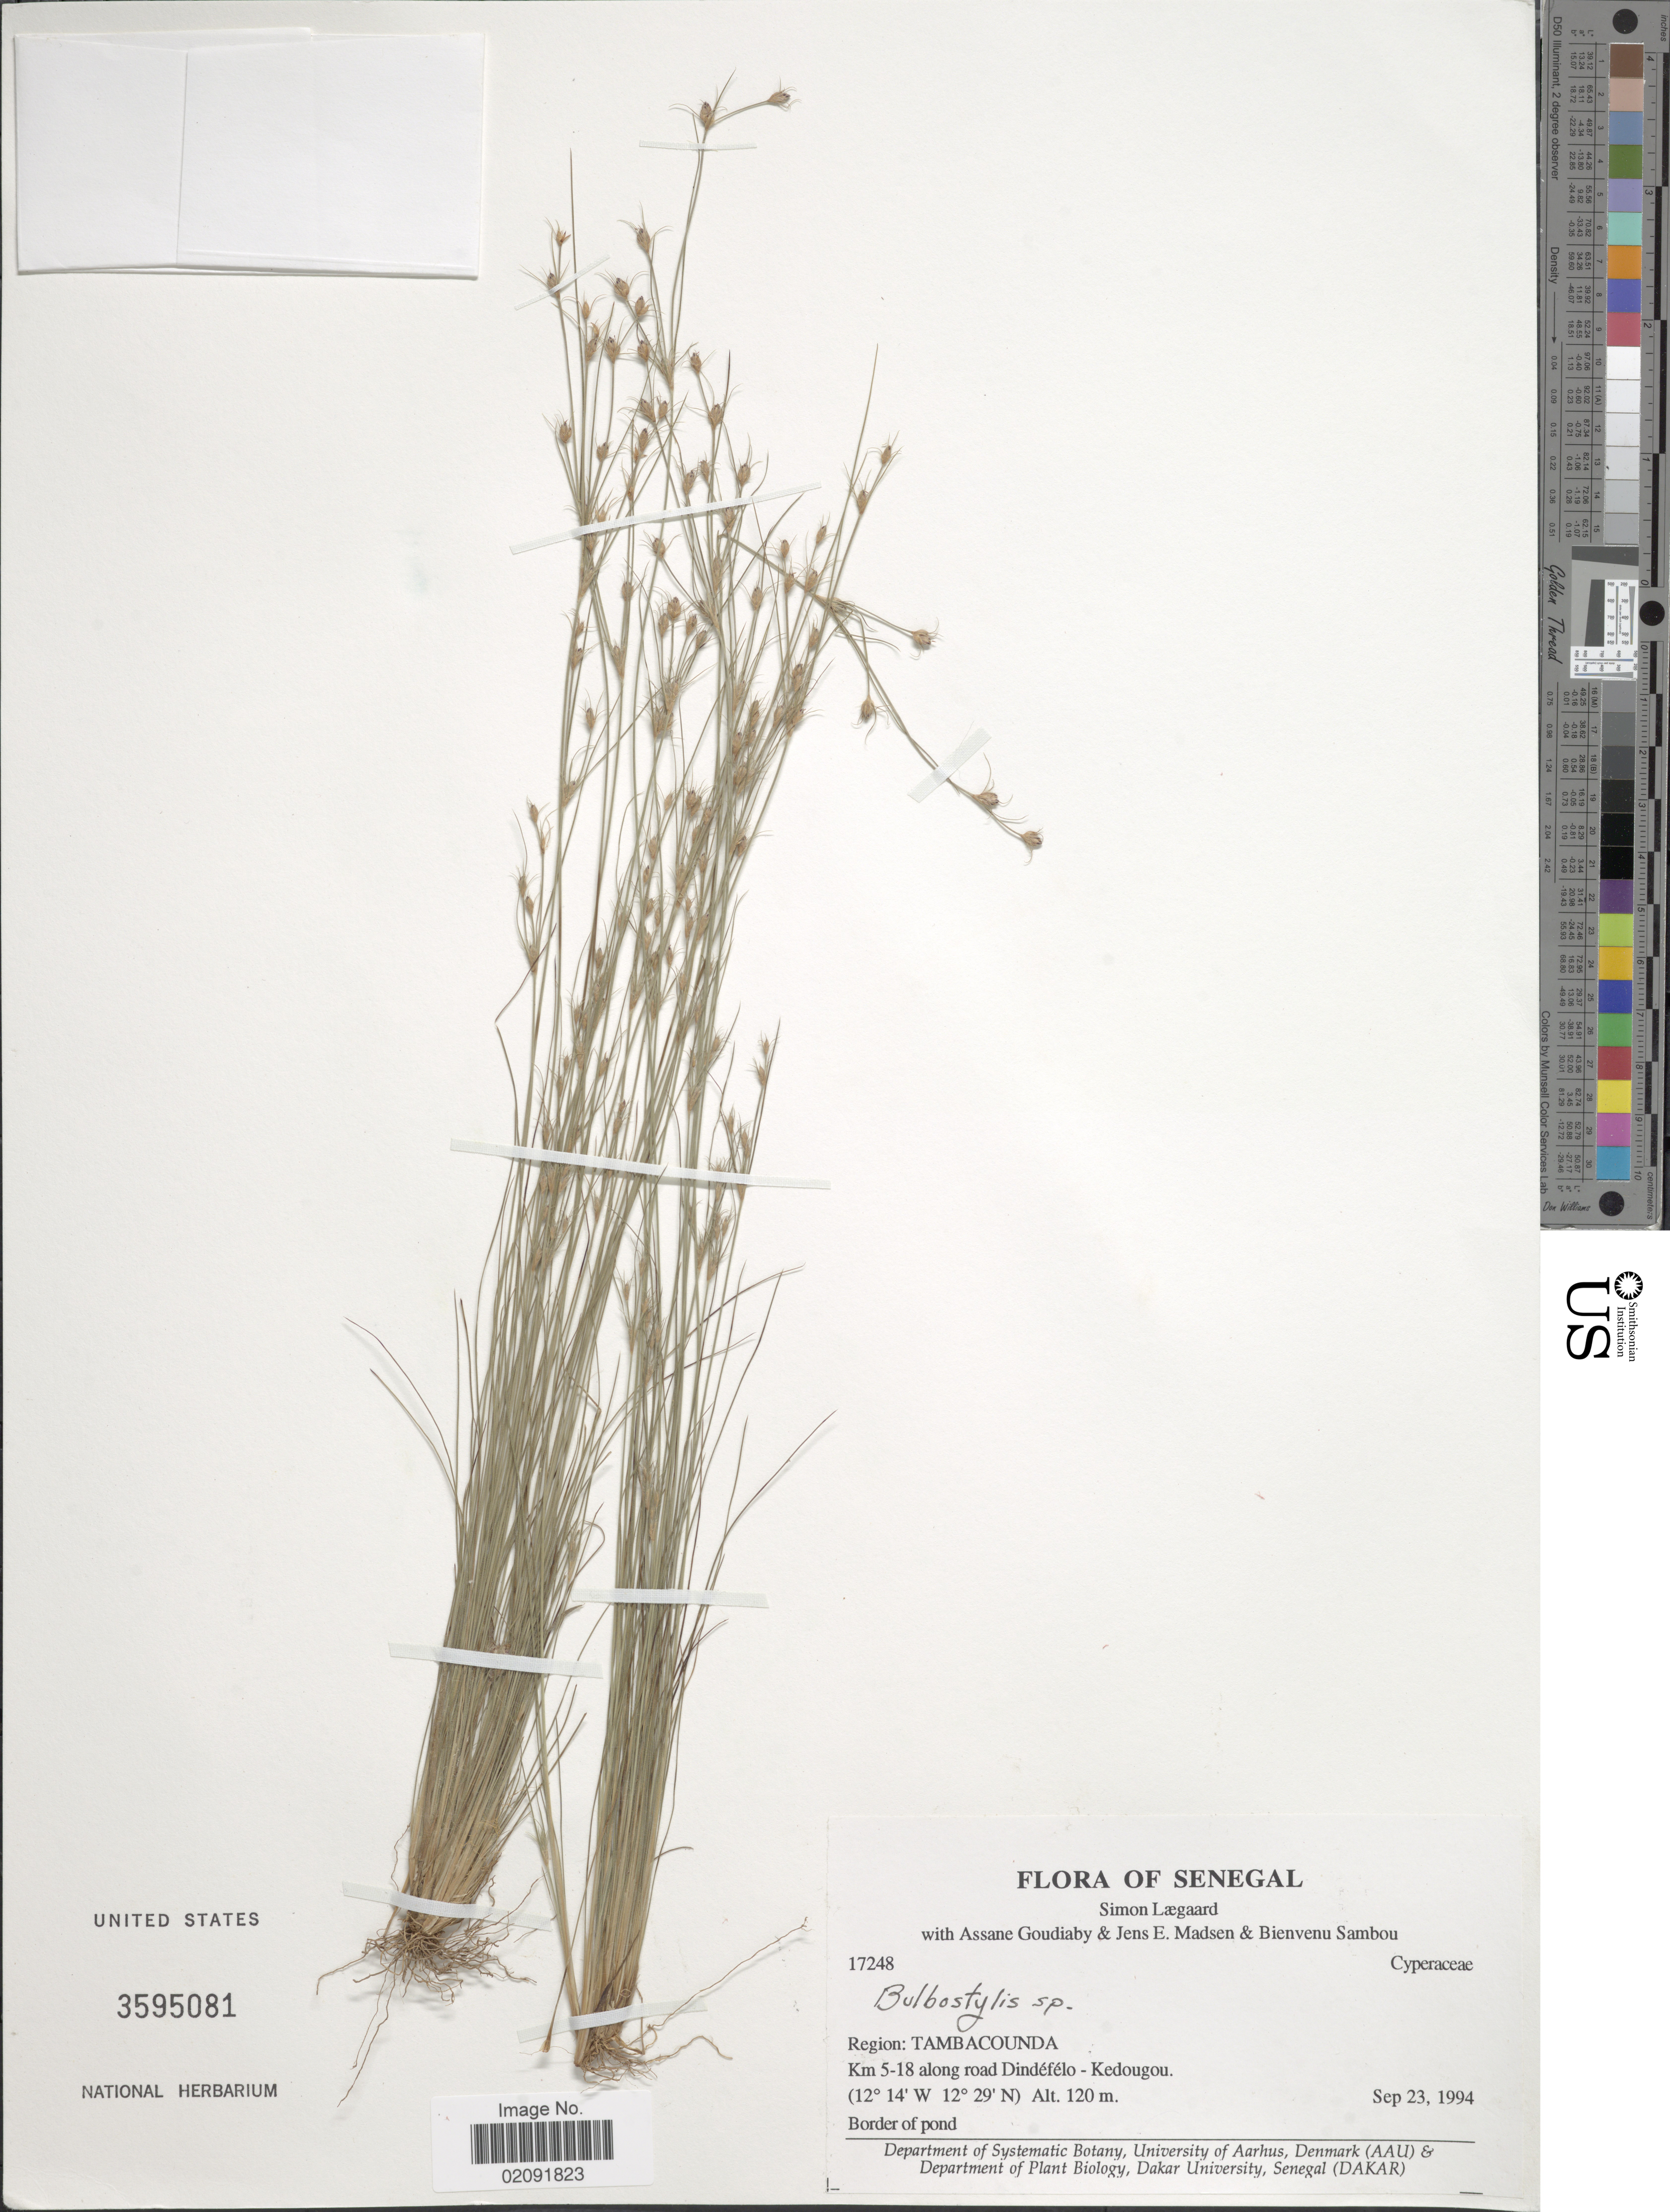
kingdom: Plantae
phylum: Tracheophyta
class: Liliopsida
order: Poales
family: Cyperaceae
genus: Bulbostylis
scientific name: Bulbostylis coleotricha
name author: (Hochst. ex A. Rich.) C.B. Clarke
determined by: Goetghebeur, P.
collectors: S. Lægaard, A. Goudiaby, J. E. Madsen & B. Sambou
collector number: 17248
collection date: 1994-09-23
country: Senegal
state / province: Tambacounda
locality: Region: Tambacounda, Km 5-18 along road Dindéfélo - Kedougou, Border of pond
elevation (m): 120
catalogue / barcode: US 3595081